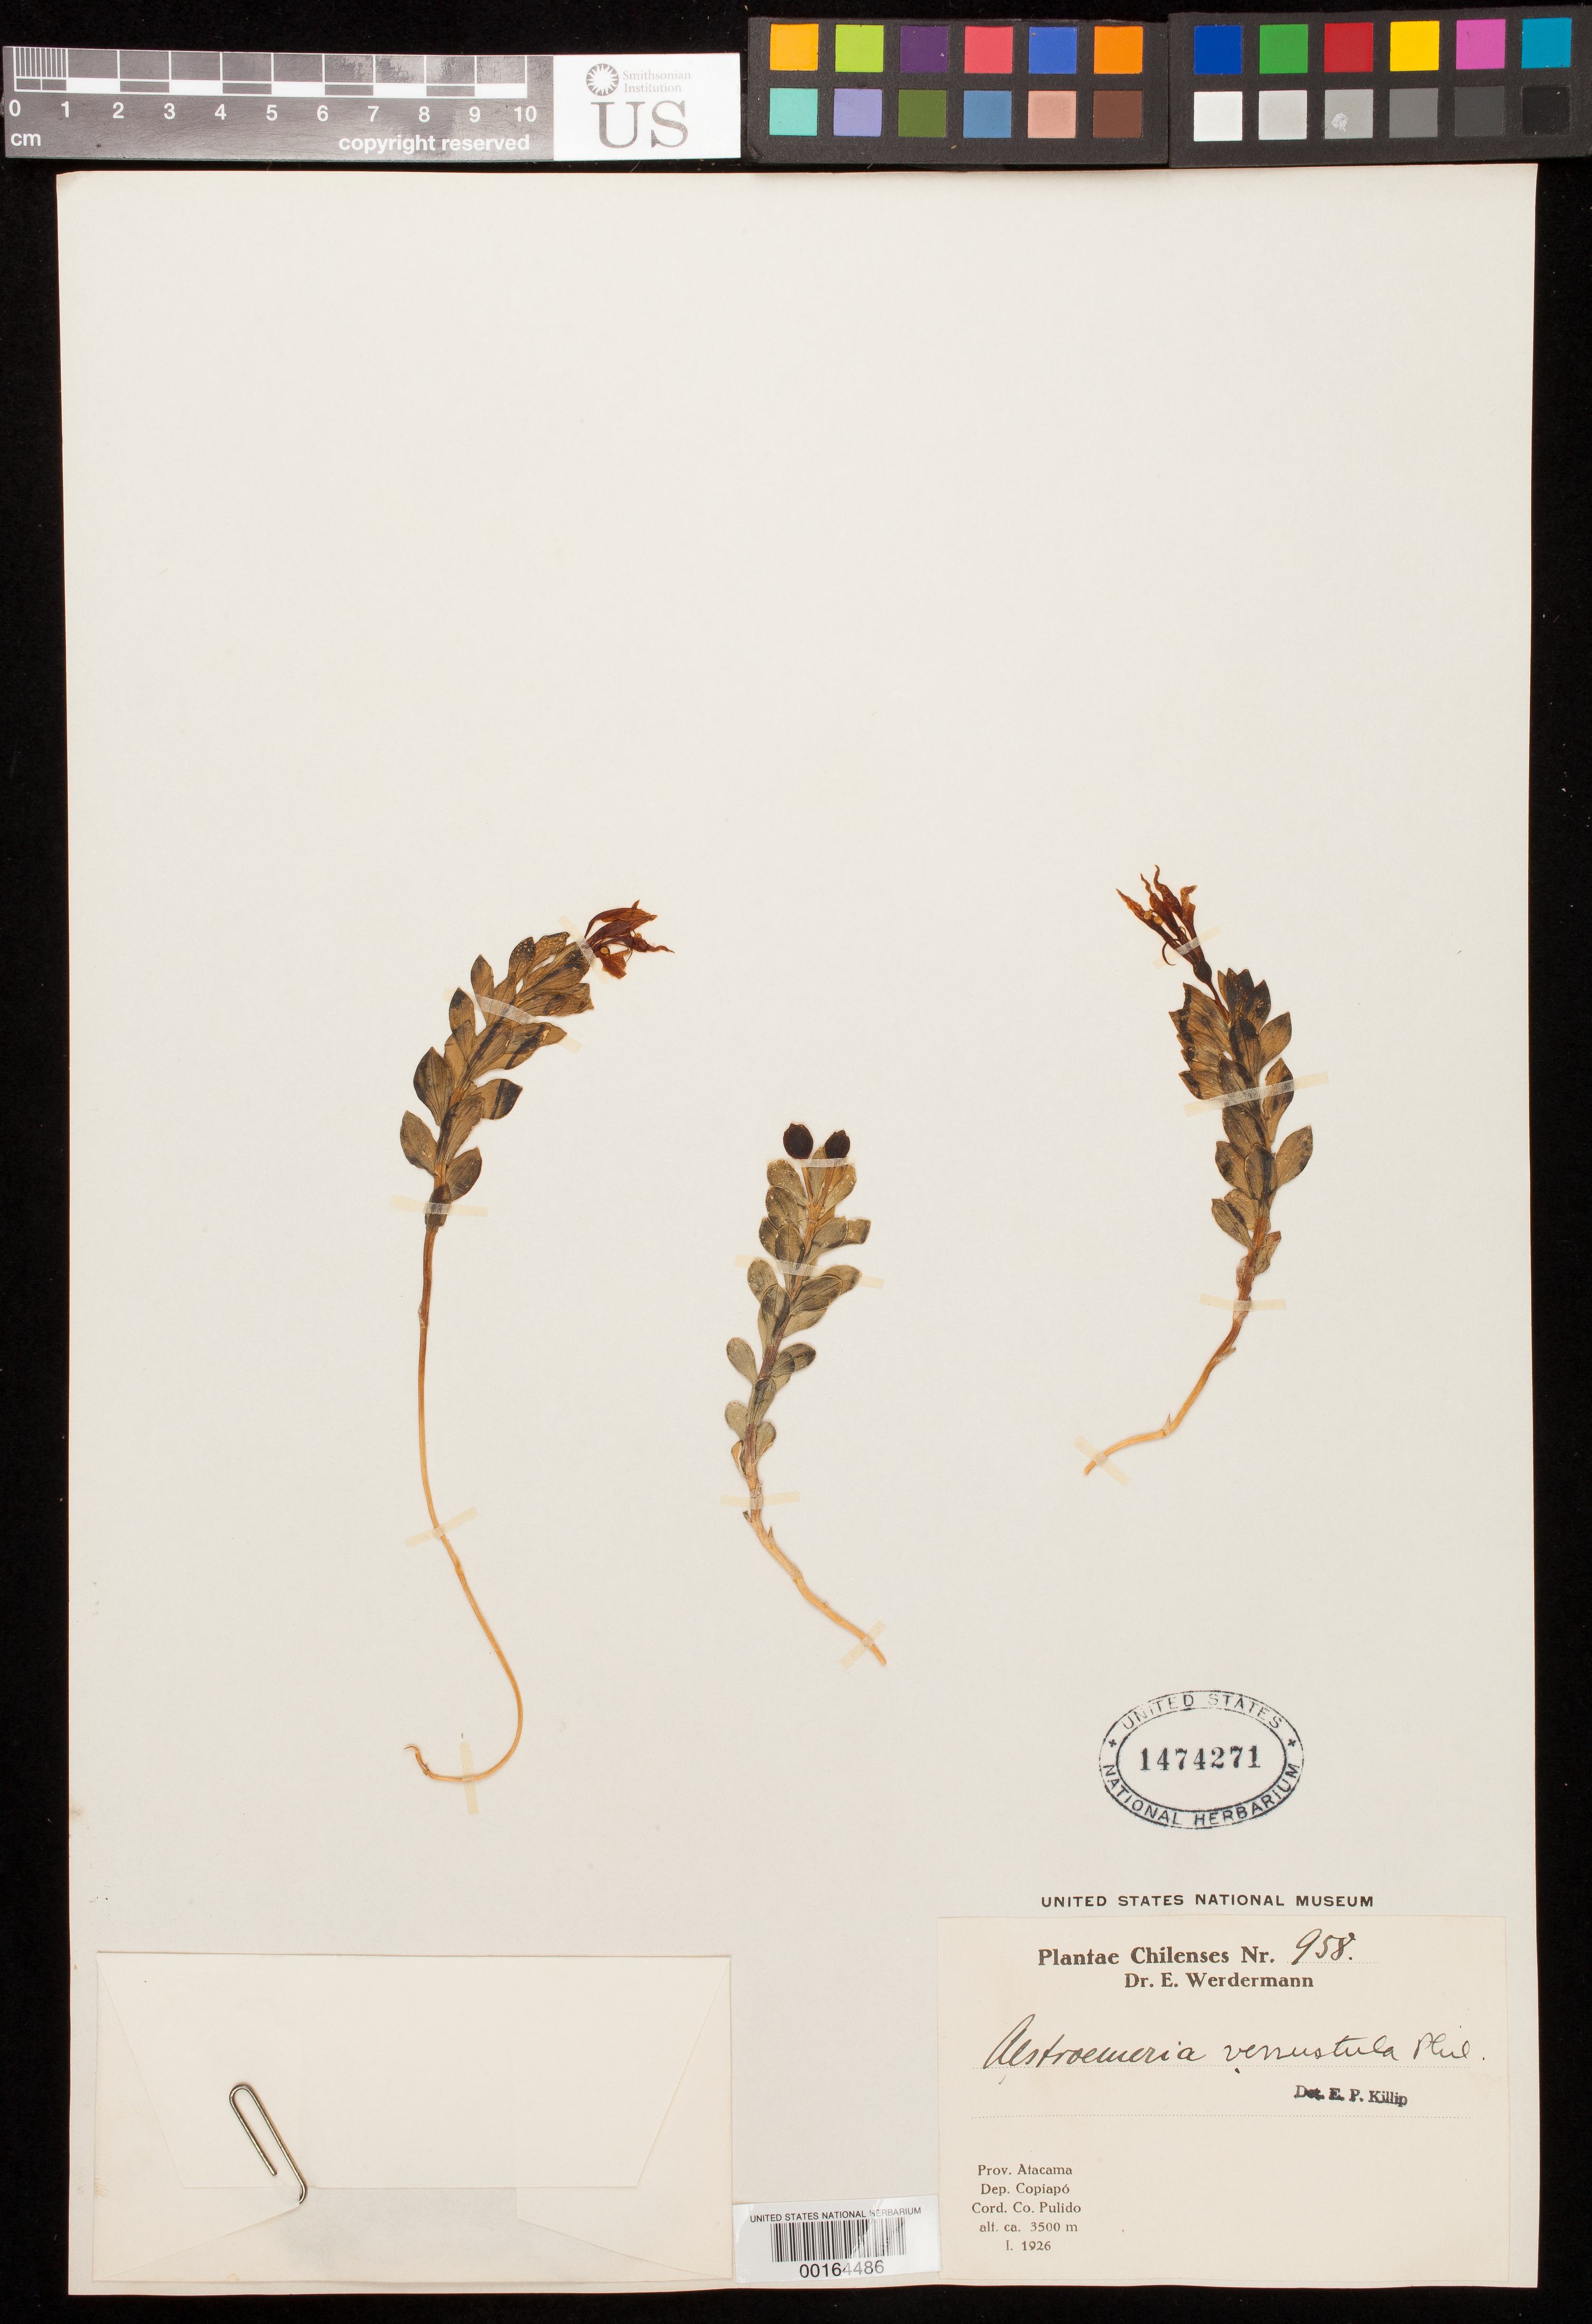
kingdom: Plantae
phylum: Tracheophyta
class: Liliopsida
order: Liliales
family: Alstroemeriaceae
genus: Alstroemeria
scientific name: Alstroemeria venustula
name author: Phil.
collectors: E. Werdermann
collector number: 958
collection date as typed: Jan 1926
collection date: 1926-01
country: Chile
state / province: Atacama (III)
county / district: Copiapó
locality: Cord. co. pulido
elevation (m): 3500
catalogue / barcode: US 1474271